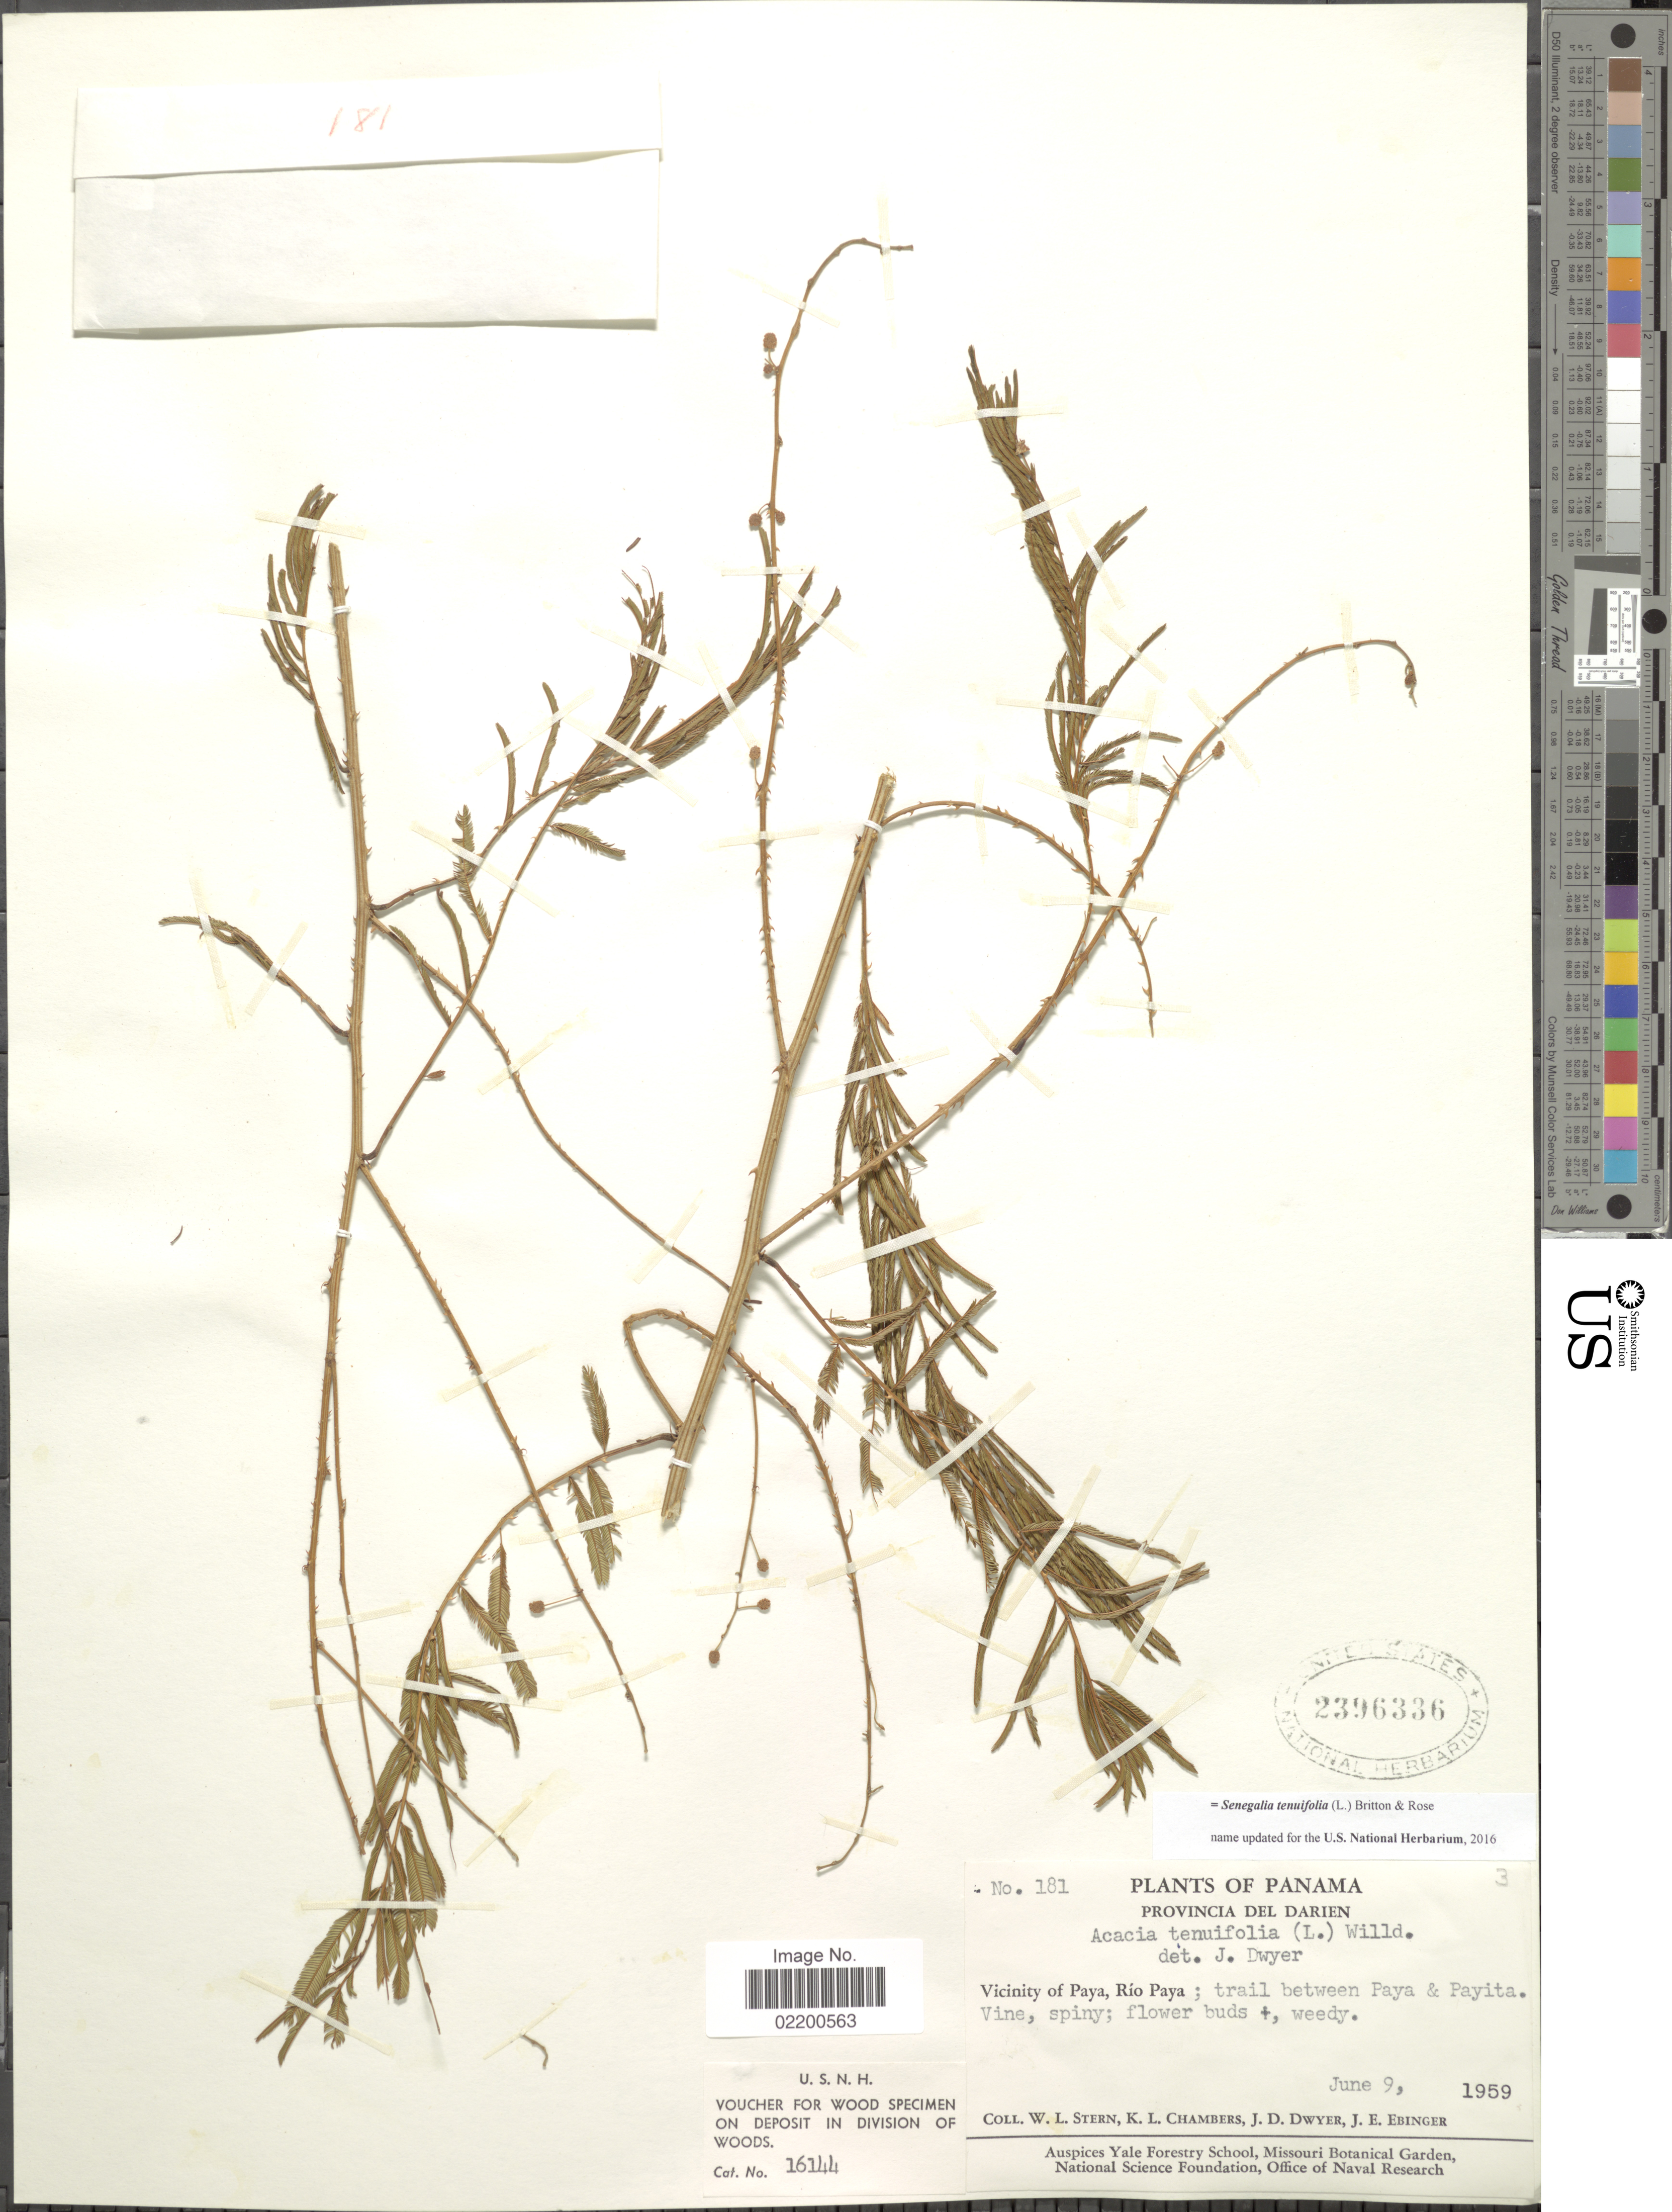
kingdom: Plantae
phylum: Tracheophyta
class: Magnoliopsida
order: Fabales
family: Fabaceae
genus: Senegalia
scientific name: Senegalia tenuifolia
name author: (L.) Britton & Rose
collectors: W. L. Stern, K. Chambers, J. D. Dwyer & J. Ebinger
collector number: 181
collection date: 1959-06-09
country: Panama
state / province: Darién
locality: Provincia Del Darien, Vicinity of Paya, Rio Paya, trail between Paya & Payita Vine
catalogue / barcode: US 2396336